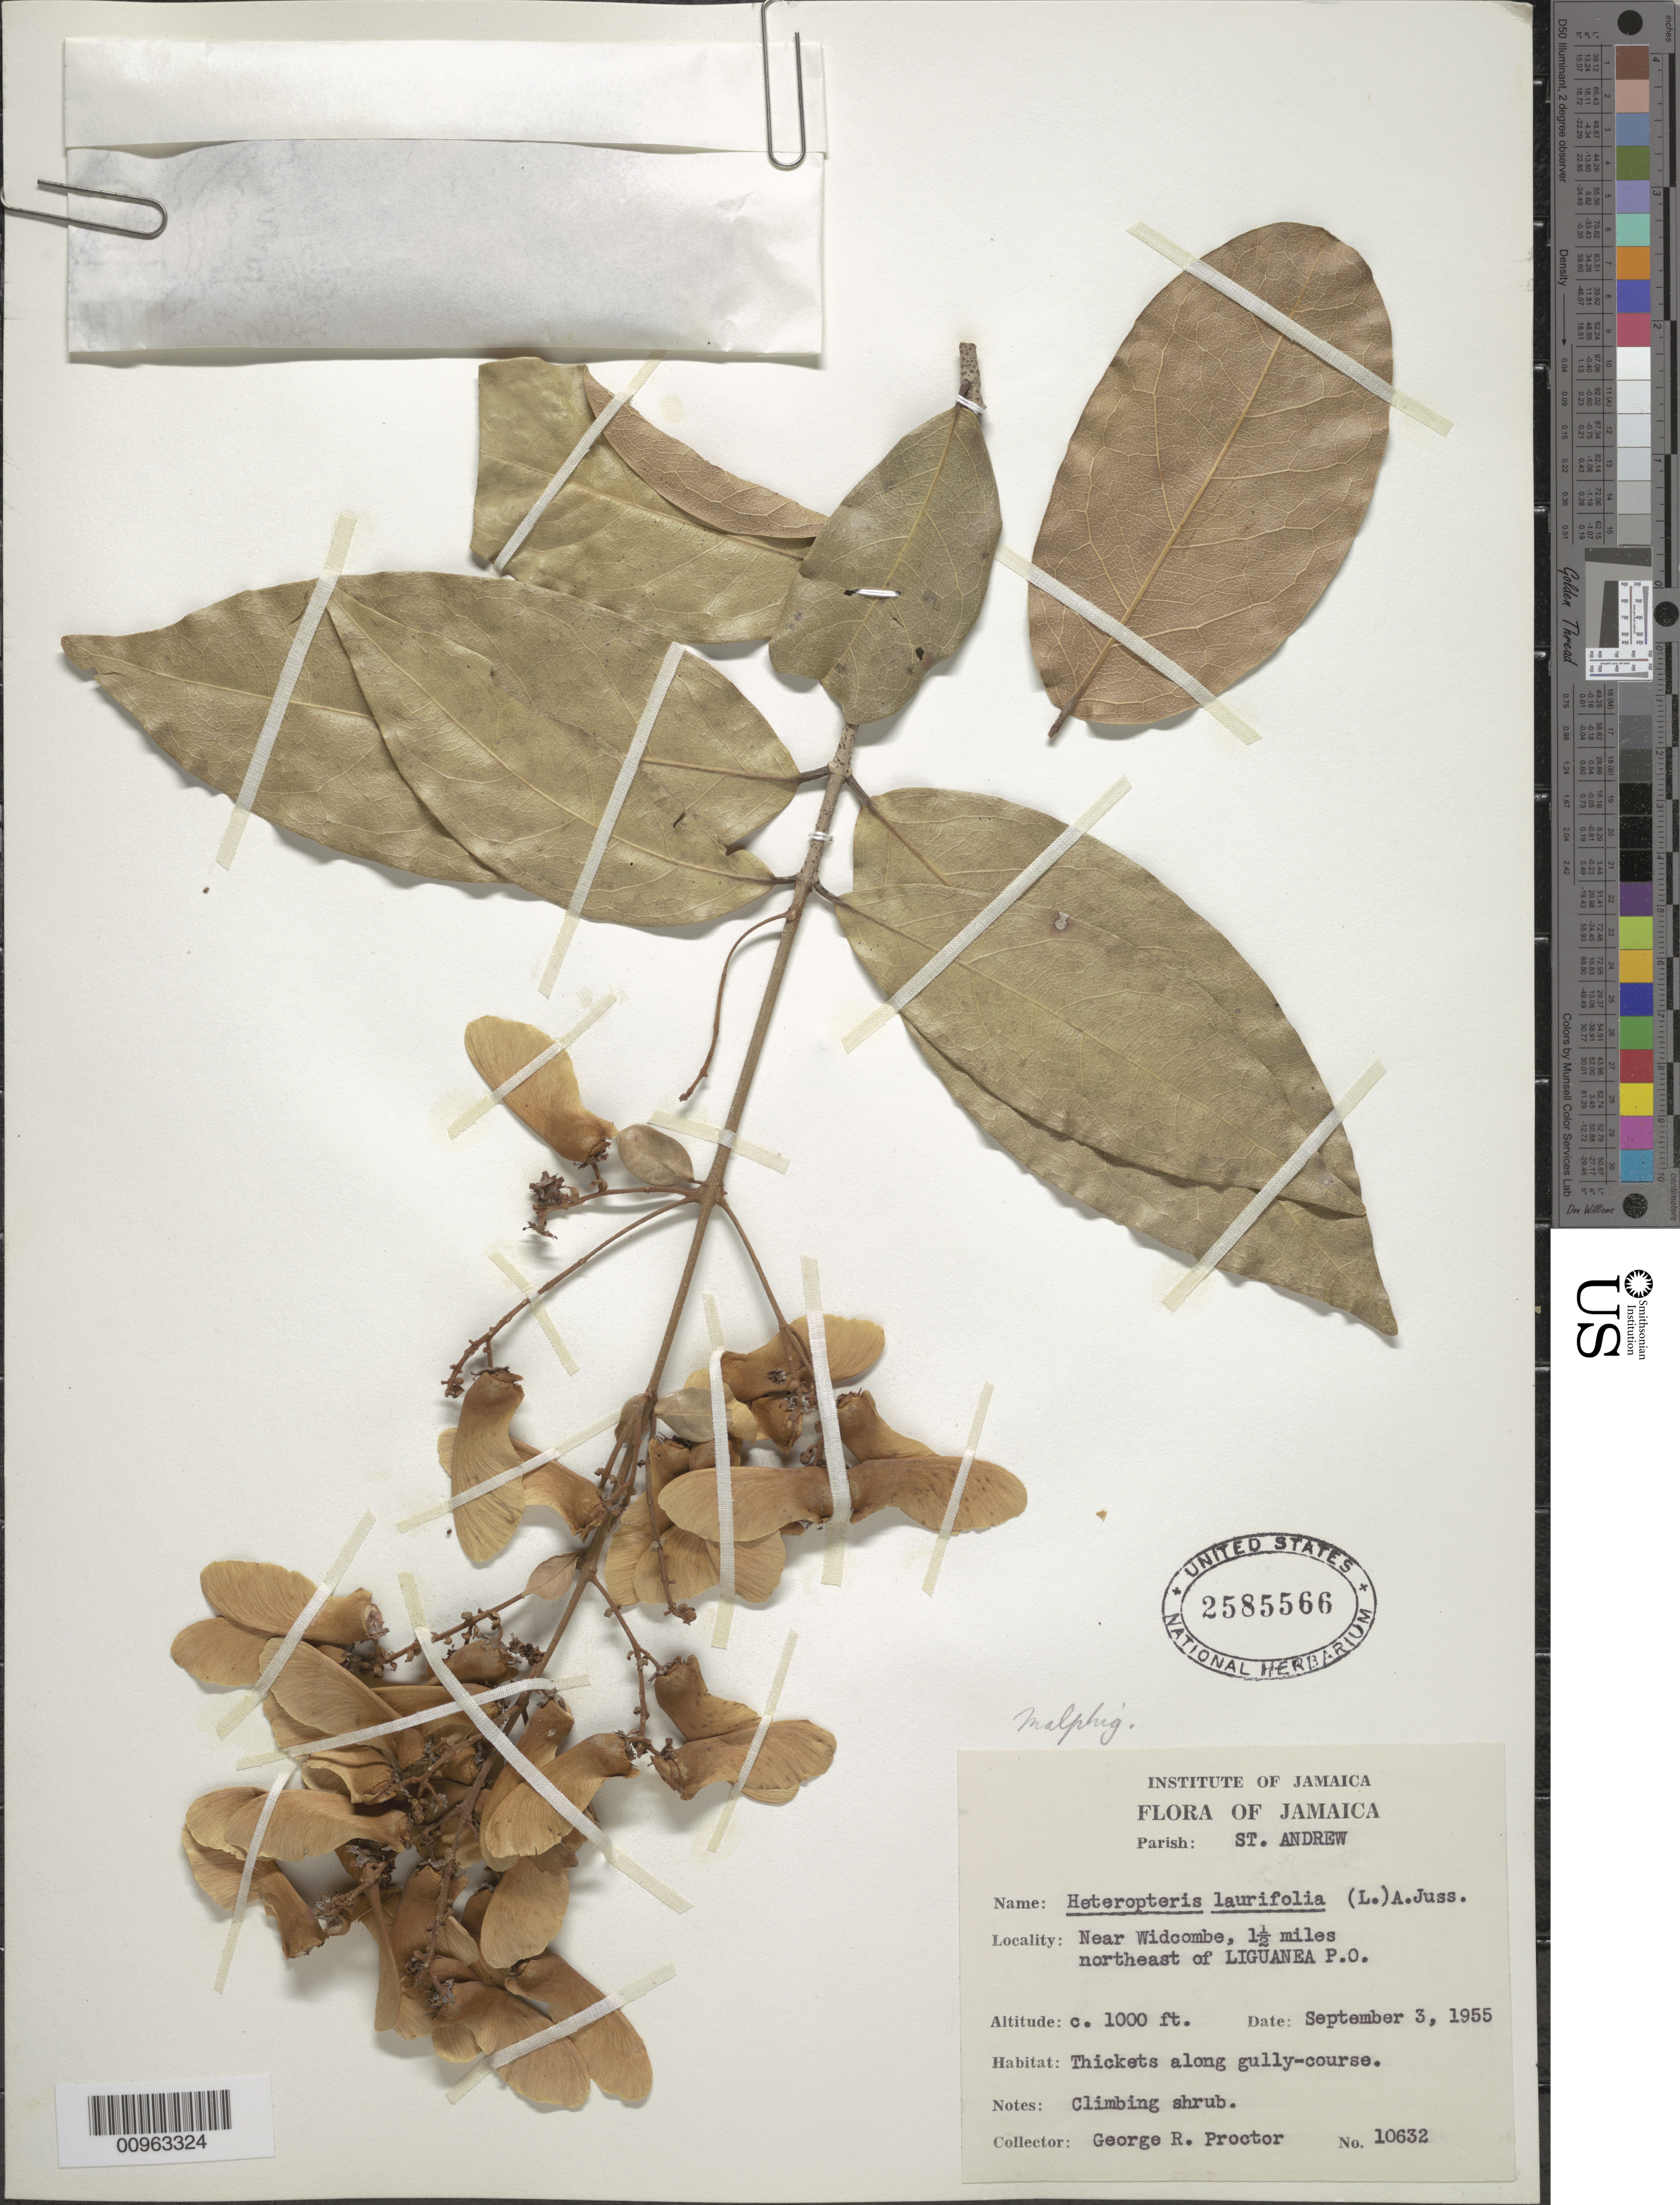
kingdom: Plantae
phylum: Tracheophyta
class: Magnoliopsida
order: Malpighiales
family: Malpighiaceae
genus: Heteropterys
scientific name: Heteropterys laurifolia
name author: (L.) A. Juss.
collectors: G. R. Proctor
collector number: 10632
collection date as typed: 03 Sep 1955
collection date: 1955-09-03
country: Jamaica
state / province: Saint Andrew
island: Jamaica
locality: Near Widcombe, 1 1/2 miles northeast of Liguanea P.O.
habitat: Thickets along gully-course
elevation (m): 305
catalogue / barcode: US 2585566